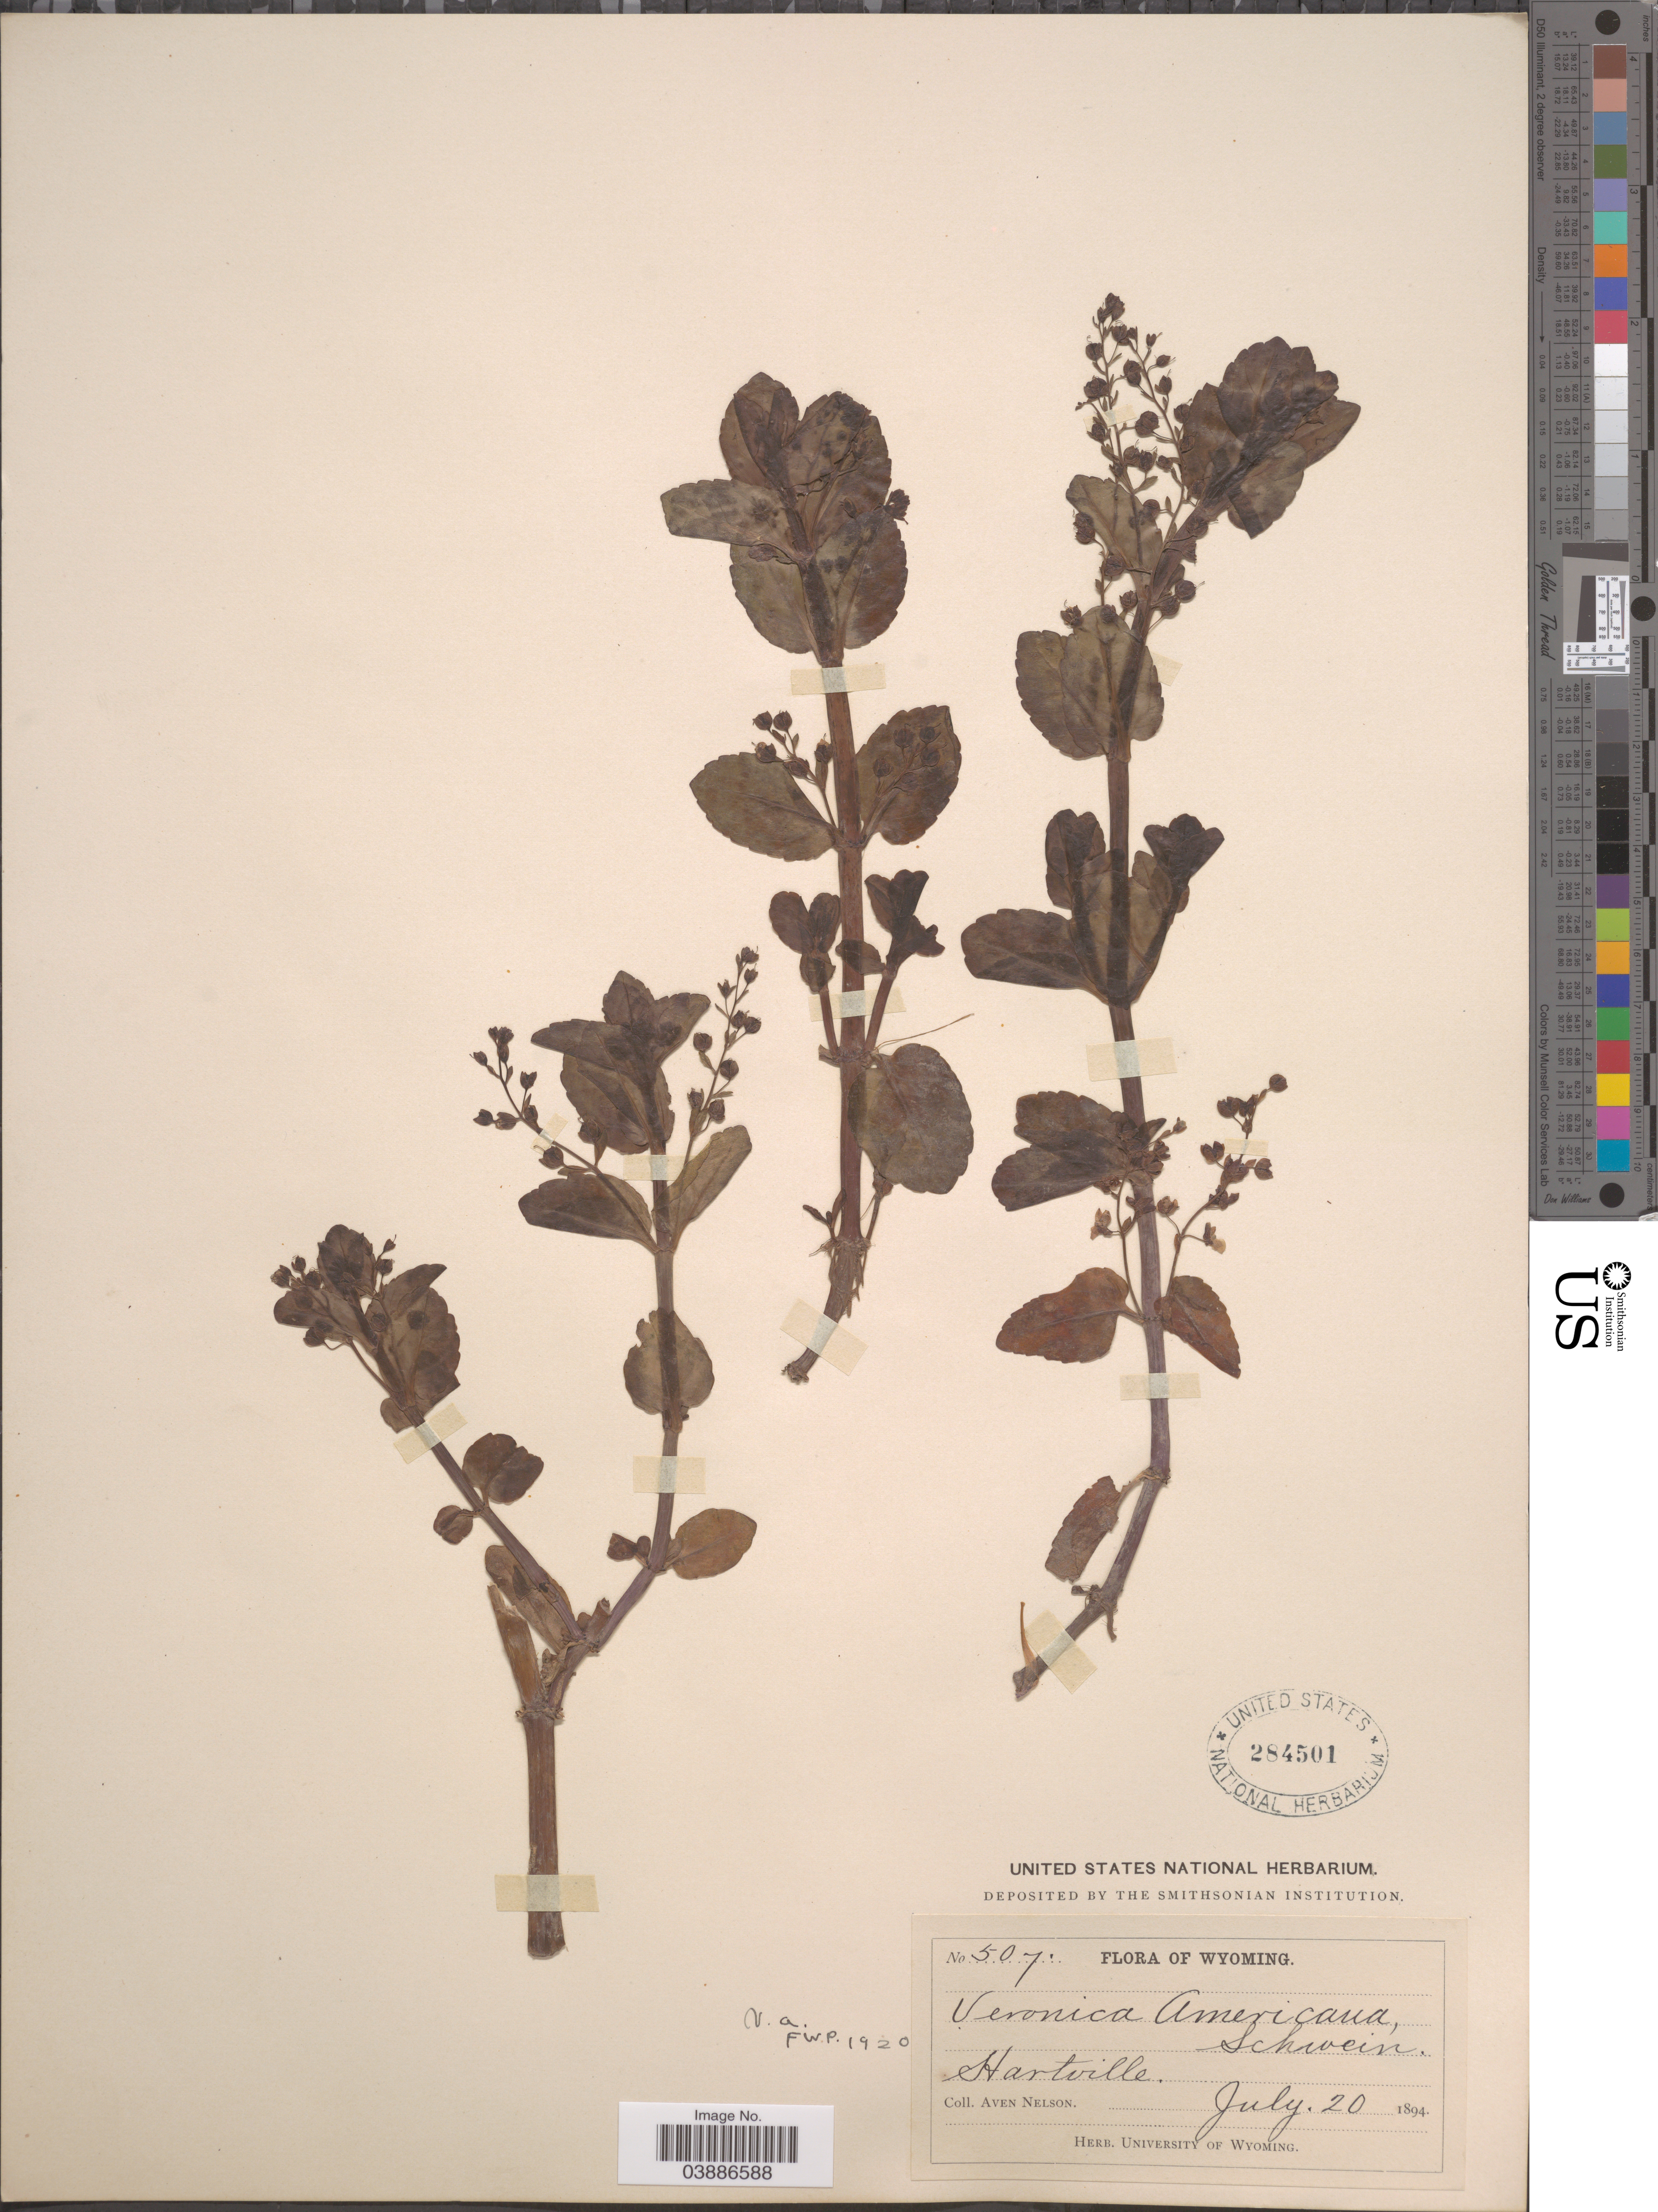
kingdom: Plantae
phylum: Tracheophyta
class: Magnoliopsida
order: Lamiales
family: Plantaginaceae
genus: Veronica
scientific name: Veronica americana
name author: Schwein. ex Benth.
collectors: A. Nelson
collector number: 507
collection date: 1894-07-20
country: United States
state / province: Wyoming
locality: Hartville.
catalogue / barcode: US 284501